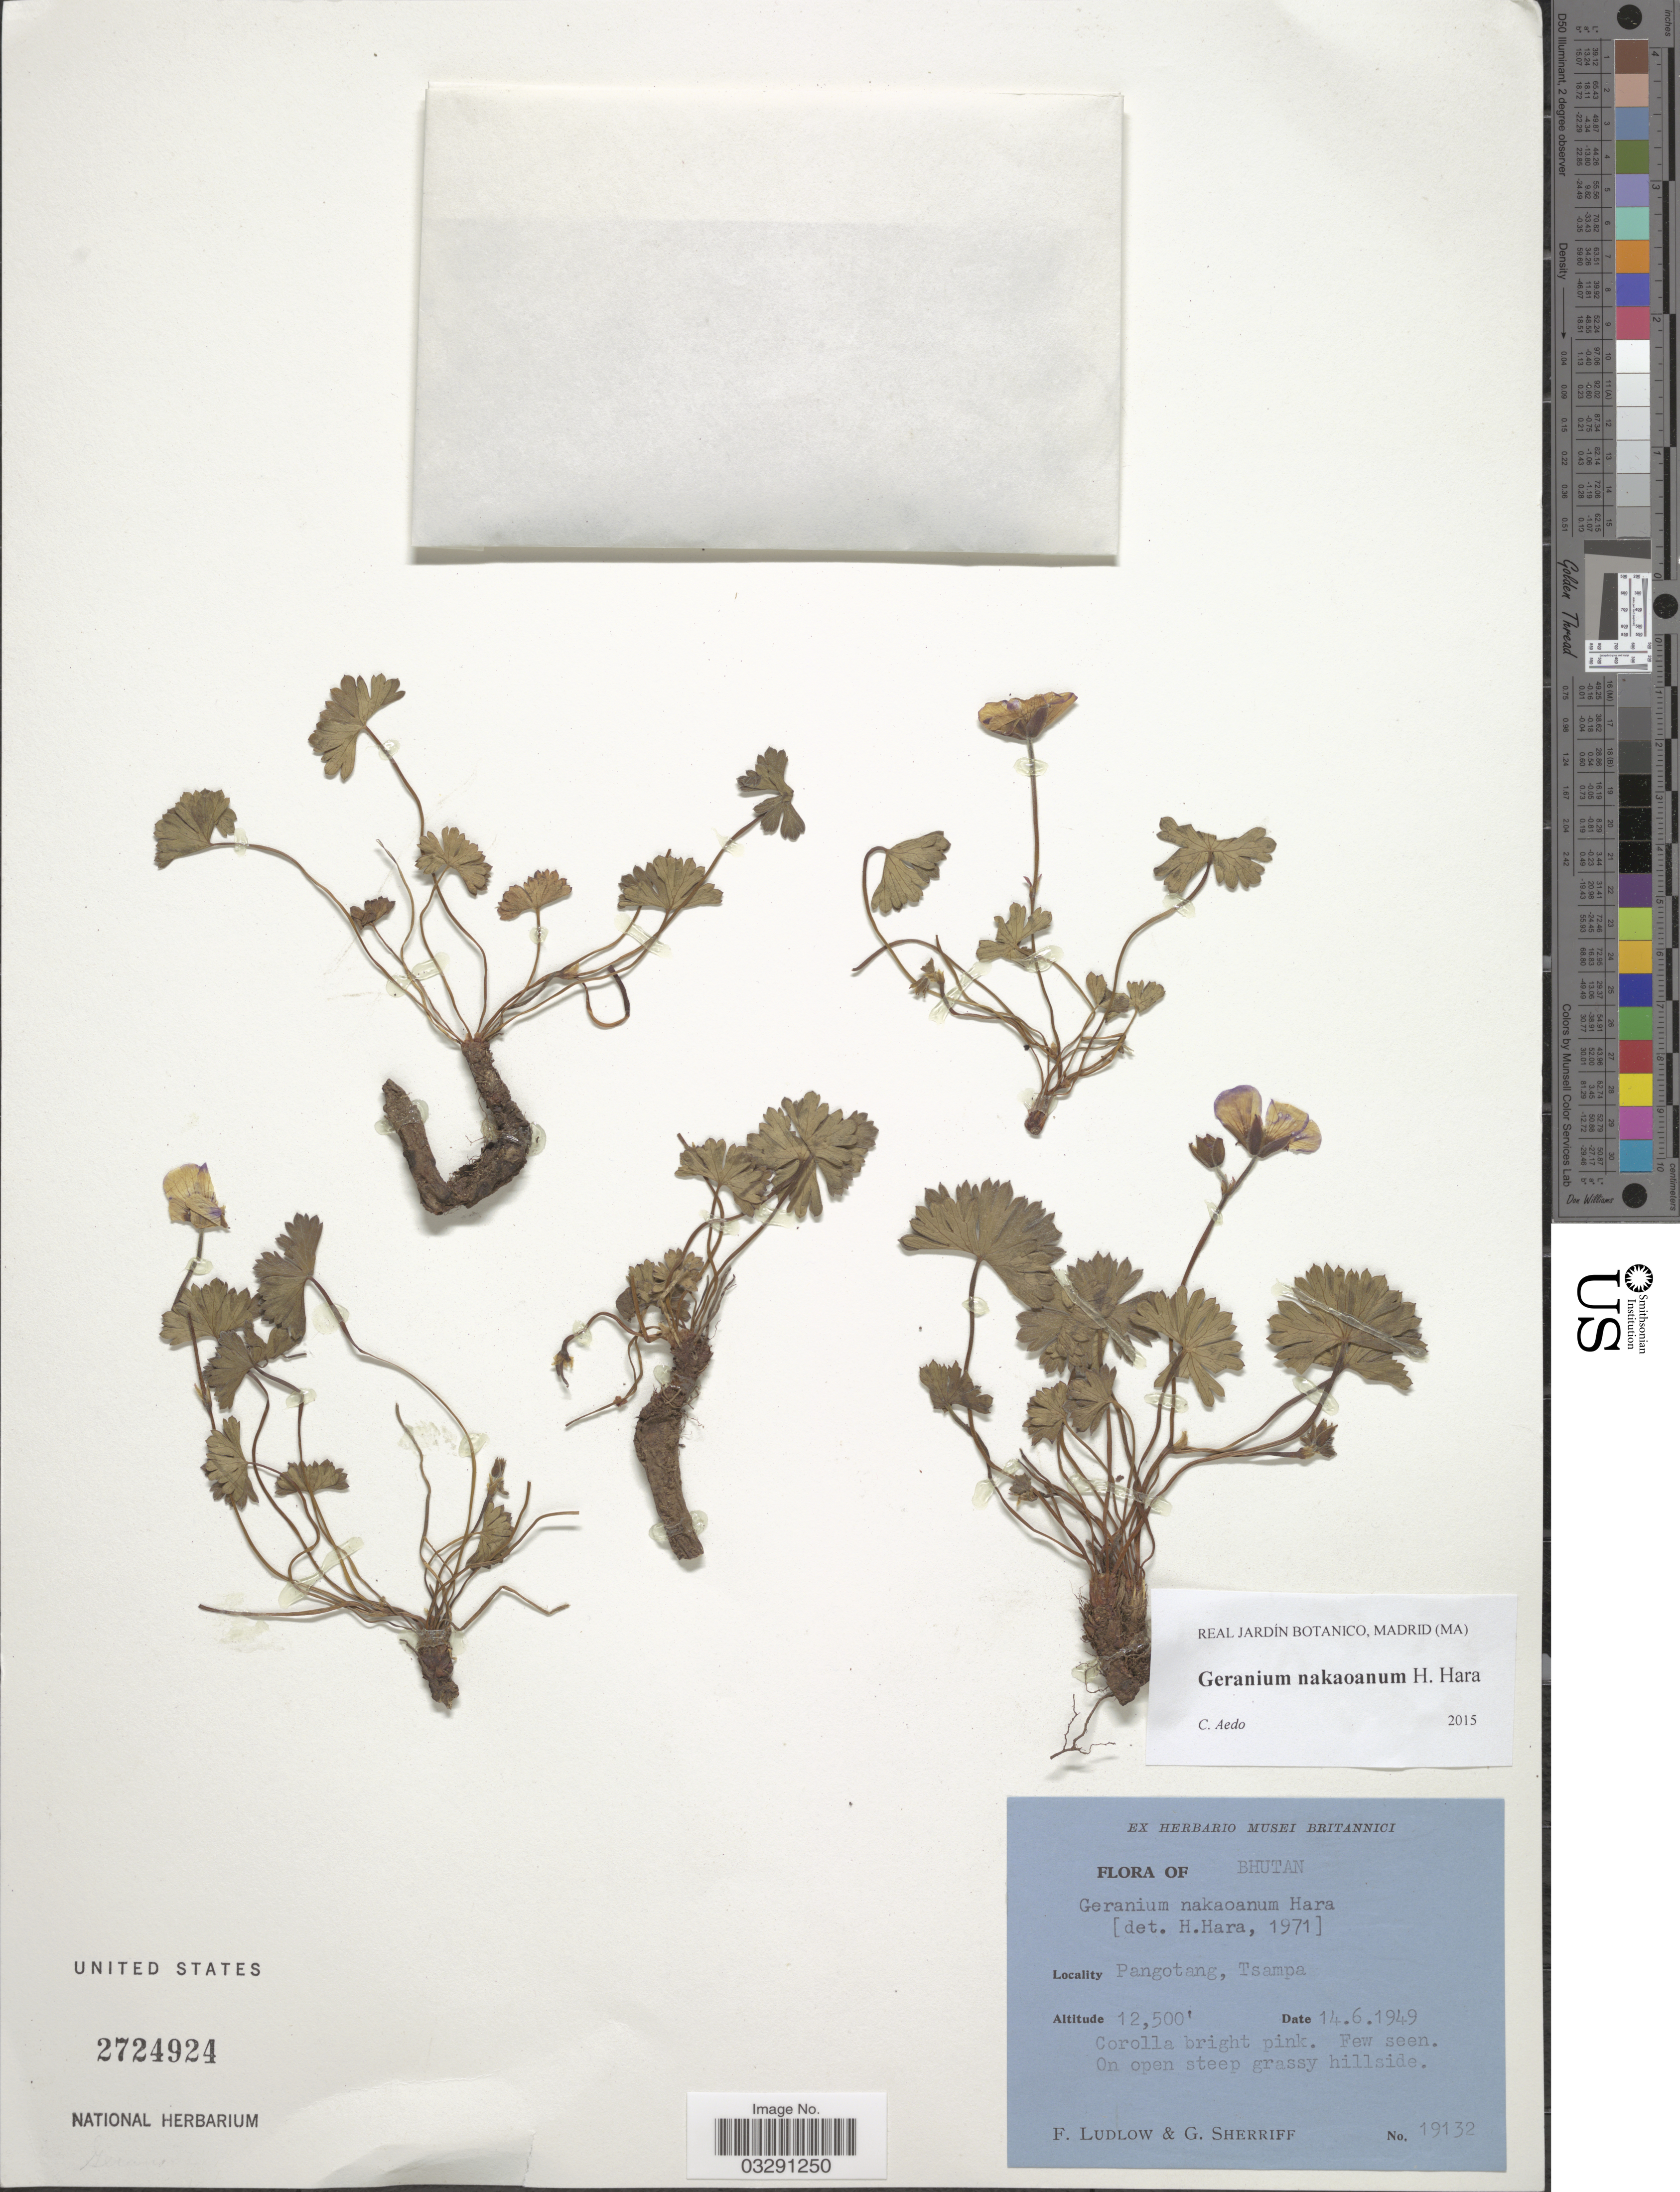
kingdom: Plantae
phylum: Tracheophyta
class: Magnoliopsida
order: Geraniales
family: Geraniaceae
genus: Geranium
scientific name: Geranium nakaoanum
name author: H. Hara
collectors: F. Ludlow & G. Sherriff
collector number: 19132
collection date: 1949-06-14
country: Bhutan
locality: Pangotang, Tsampa.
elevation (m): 3810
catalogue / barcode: US 2724924